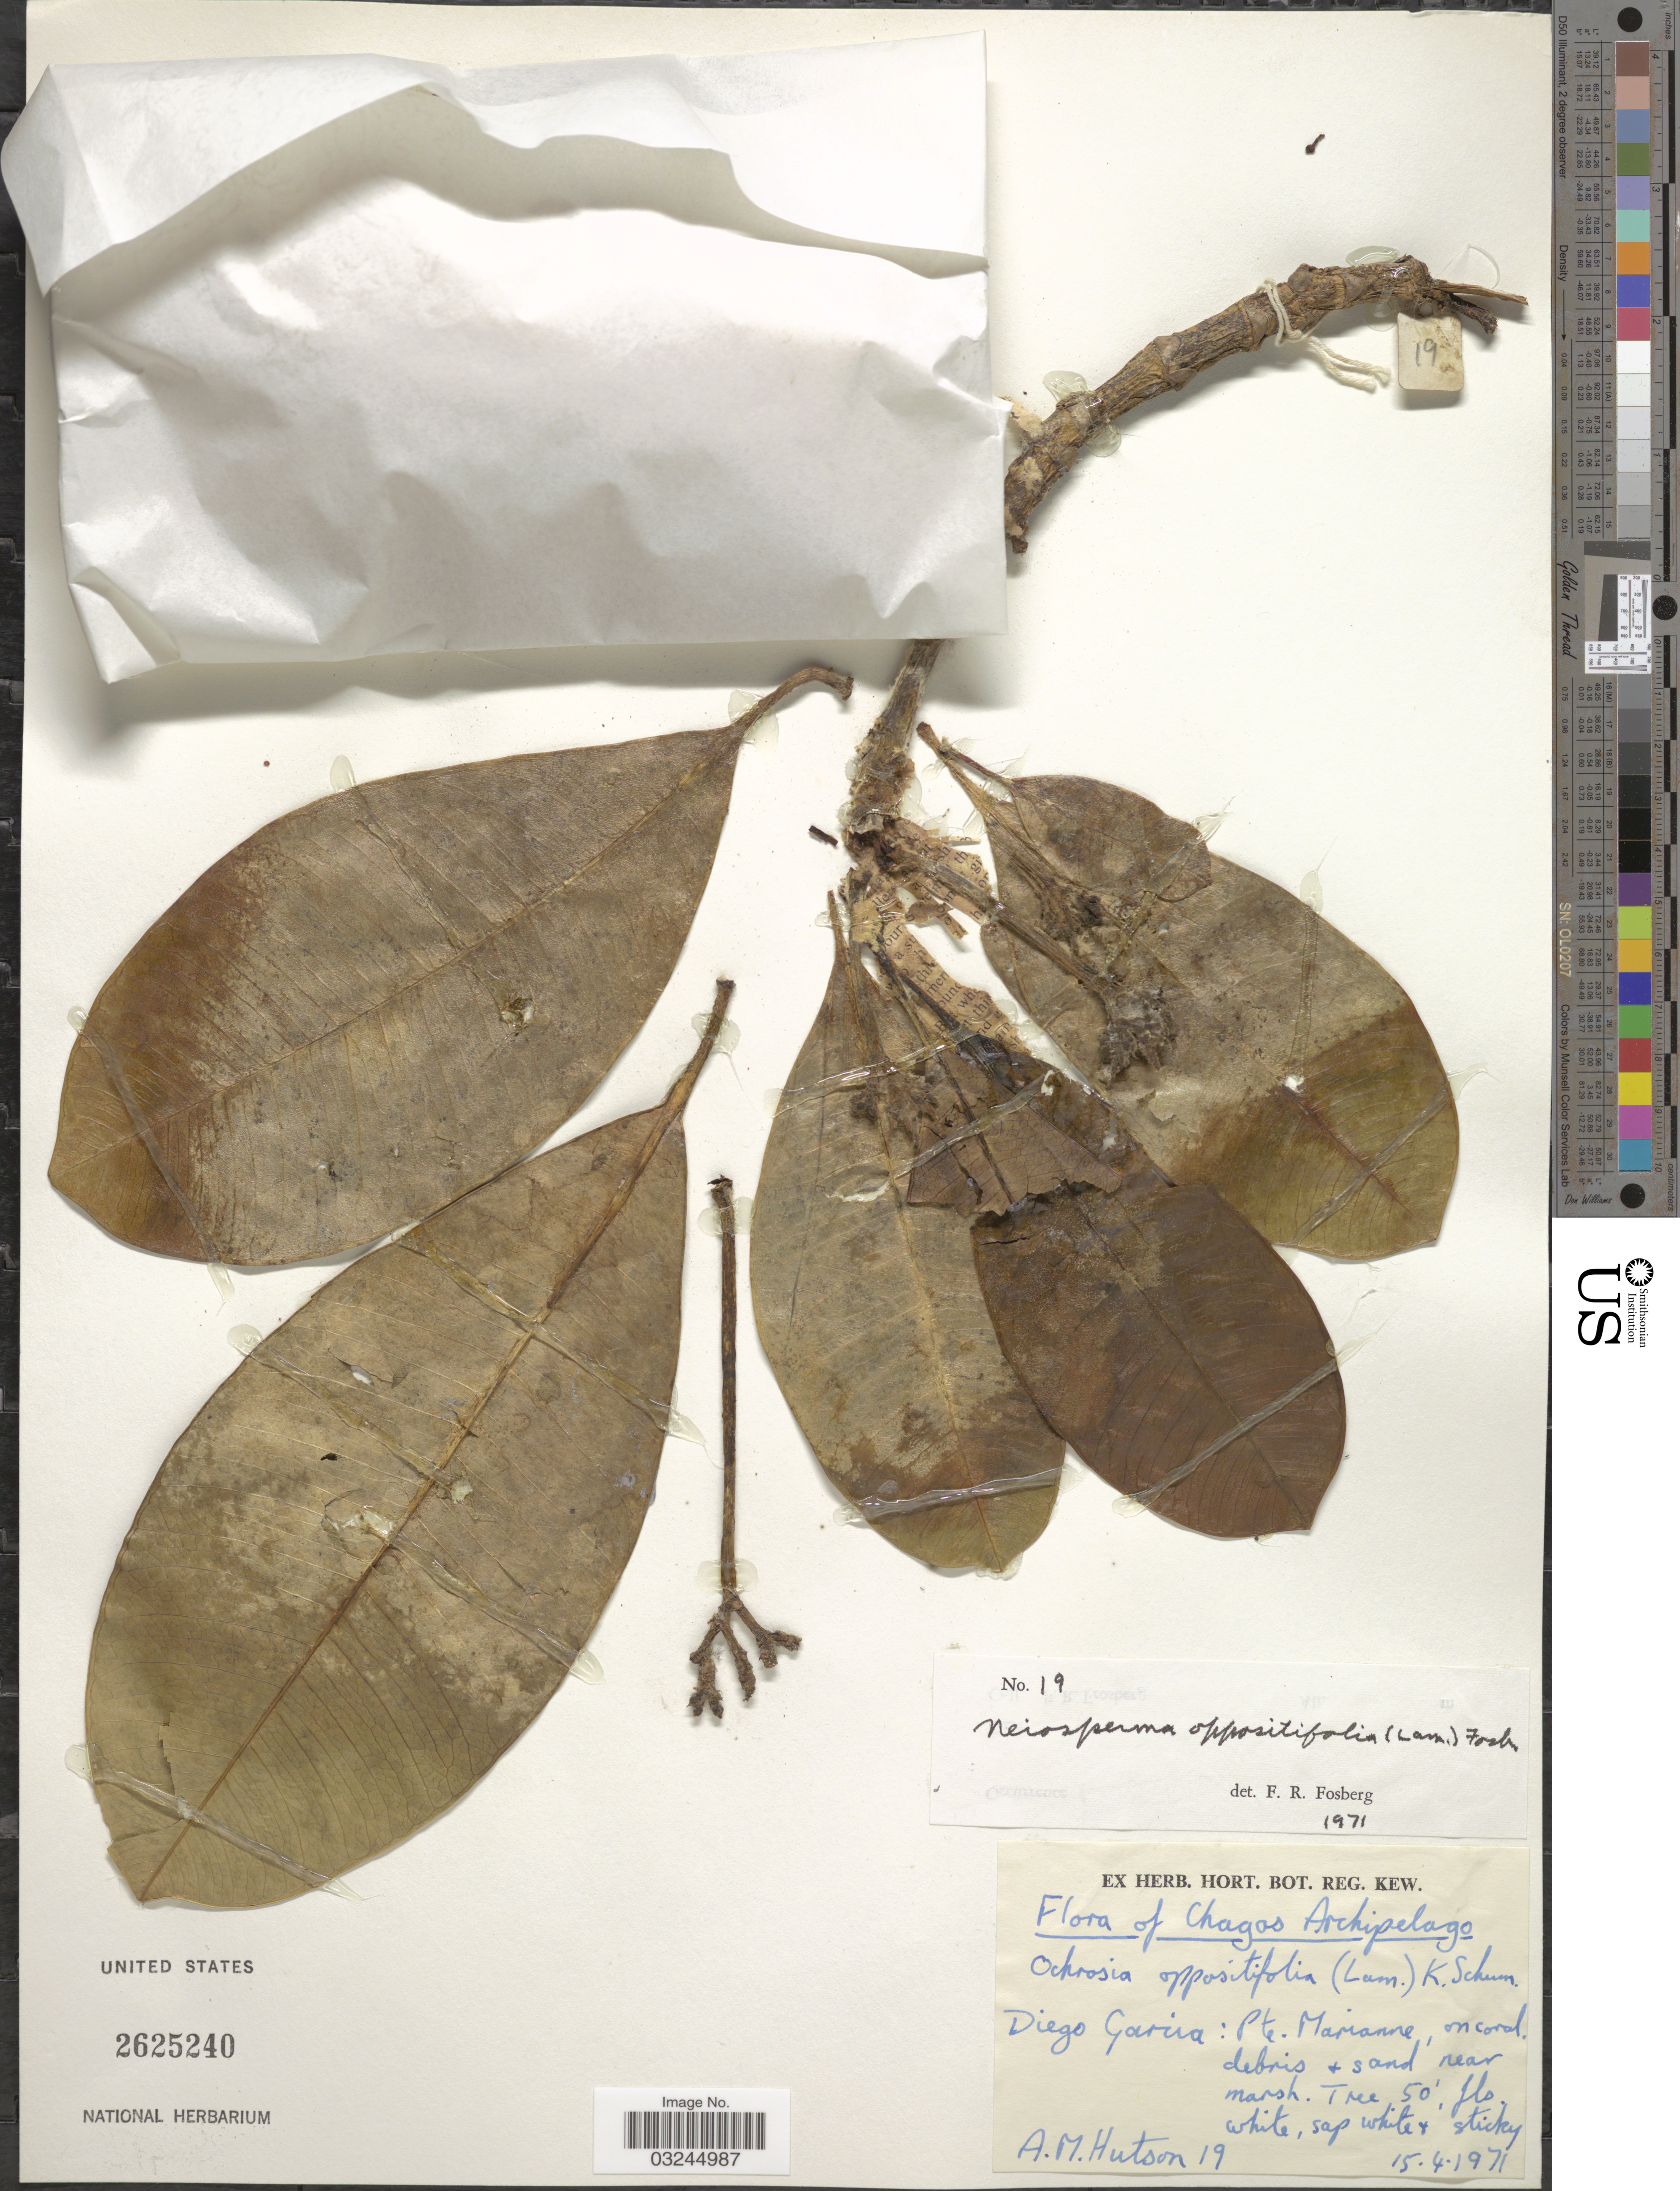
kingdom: Plantae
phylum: Tracheophyta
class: Magnoliopsida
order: Gentianales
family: Apocynaceae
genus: Ochrosia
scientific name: Ochrosia oppositifolia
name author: (Lam.) K. Schum.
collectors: A. Hutson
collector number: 19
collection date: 1971-04-15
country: British Indian Ocean Territory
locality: Diego Garcia: Pte. Marianne.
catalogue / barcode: US 2625240